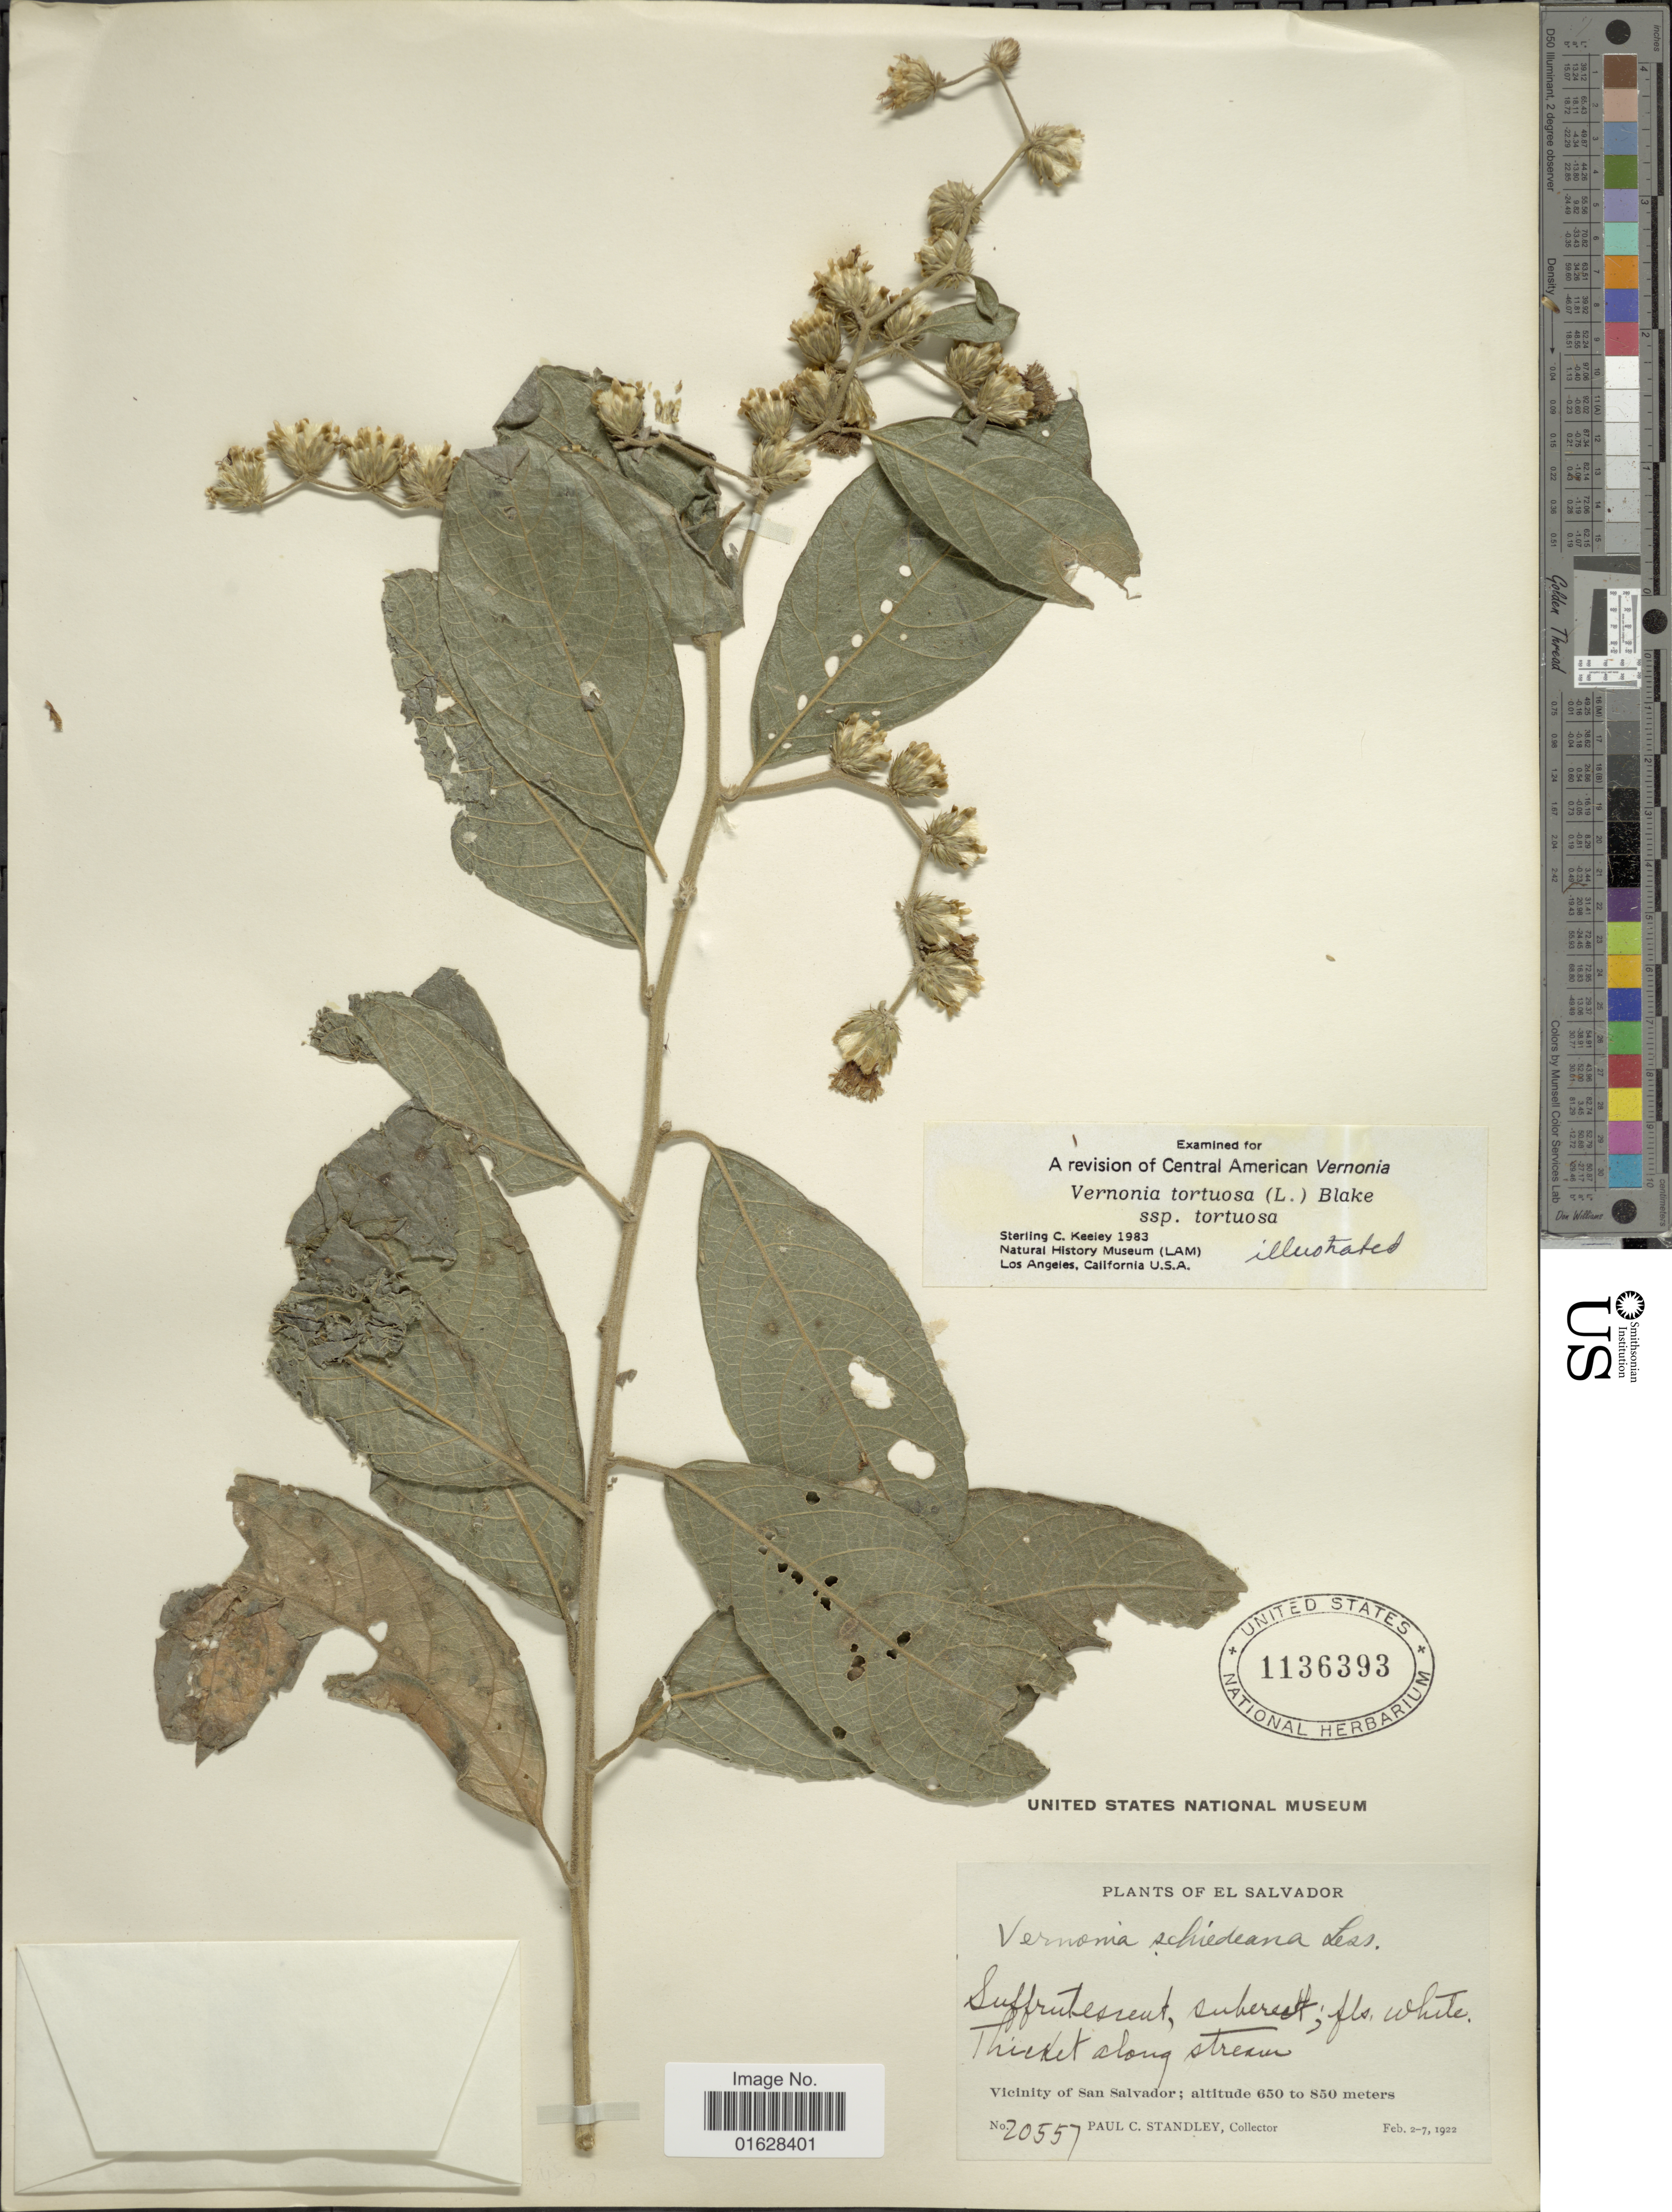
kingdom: Plantae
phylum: Tracheophyta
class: Magnoliopsida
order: Asterales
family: Asteraceae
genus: Lepidaploa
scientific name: Lepidaploa tortuosa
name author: (L.) H. Rob.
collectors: P. C. Standley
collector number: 20557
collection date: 1922-02-02/1922-02-07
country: El Salvador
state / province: San Salvador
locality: Vicinity of San Salvador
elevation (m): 650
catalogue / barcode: US 1136393